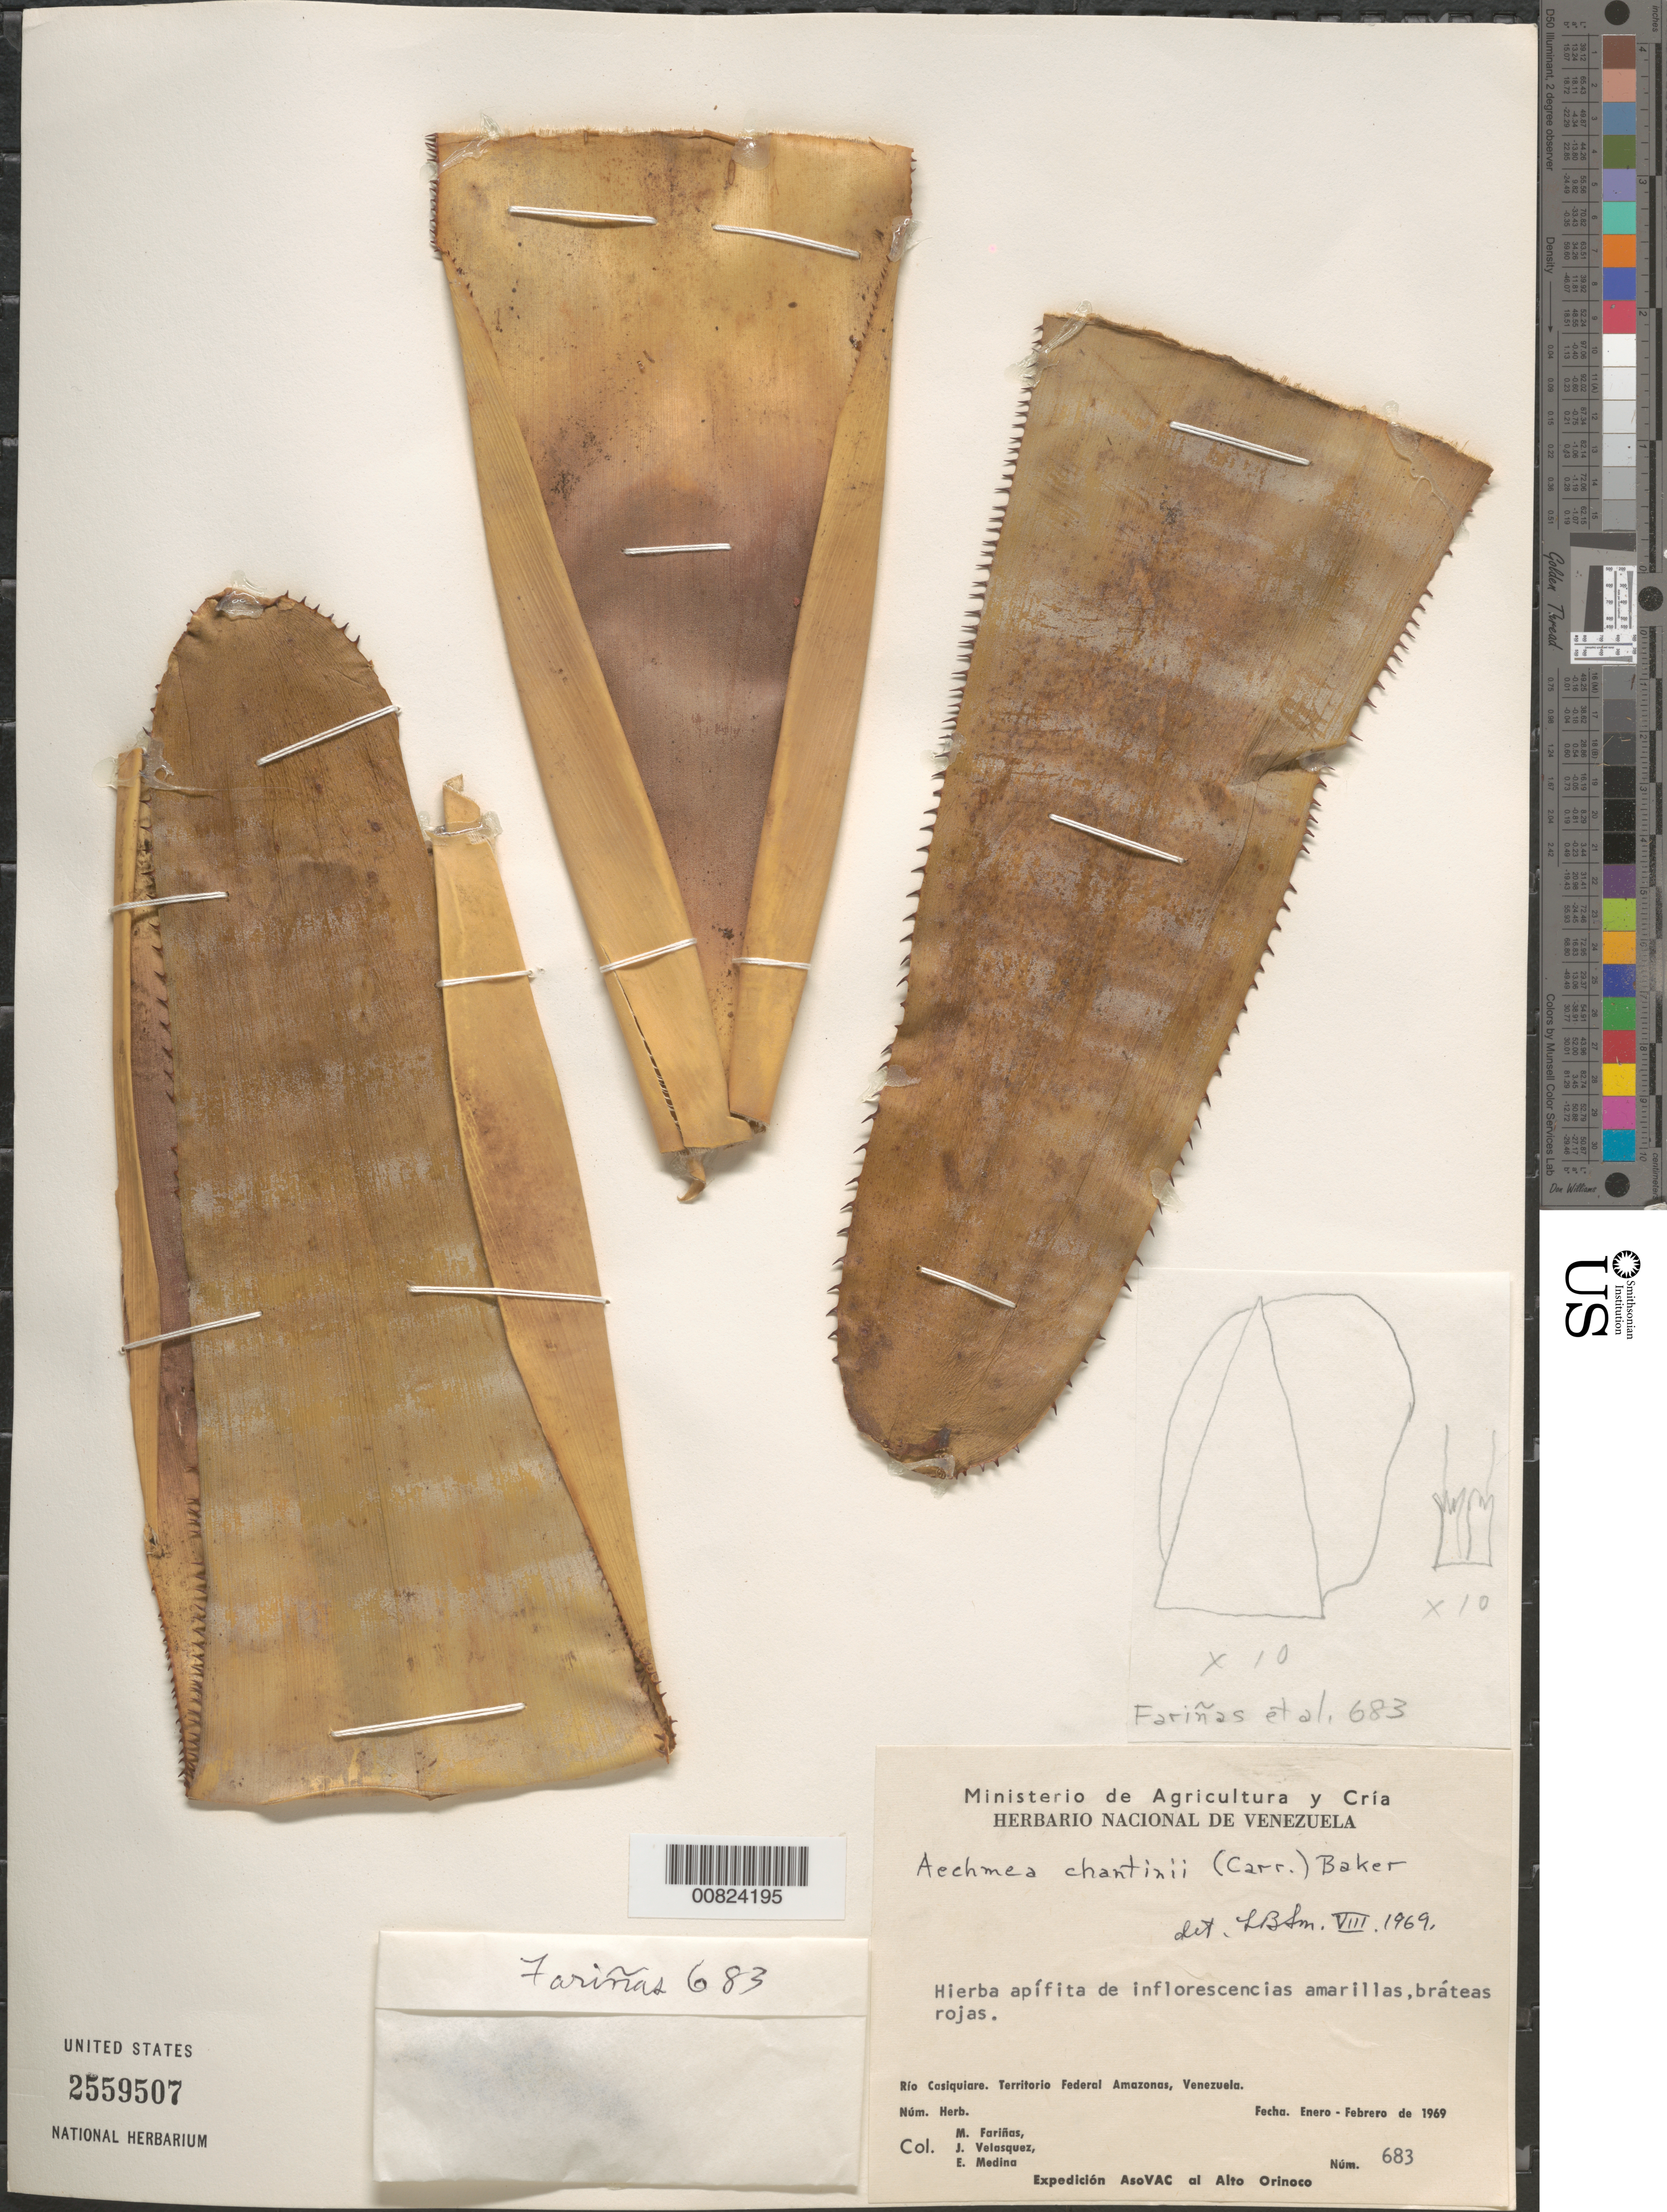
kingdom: Plantae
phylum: Tracheophyta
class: Liliopsida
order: Poales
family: Bromeliaceae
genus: Aechmea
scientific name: Aechmea chantinii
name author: (Carrière) Baker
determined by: Smith, Lyman B., (US), NMNH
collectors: G. C. K. Dunsterville, J. Velasquez & E. Medina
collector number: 683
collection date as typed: Jan-69 to Feb-69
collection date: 1969-01/1969-02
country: Venezuela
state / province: Amazonas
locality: Río Casiquiare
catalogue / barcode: US 2559507